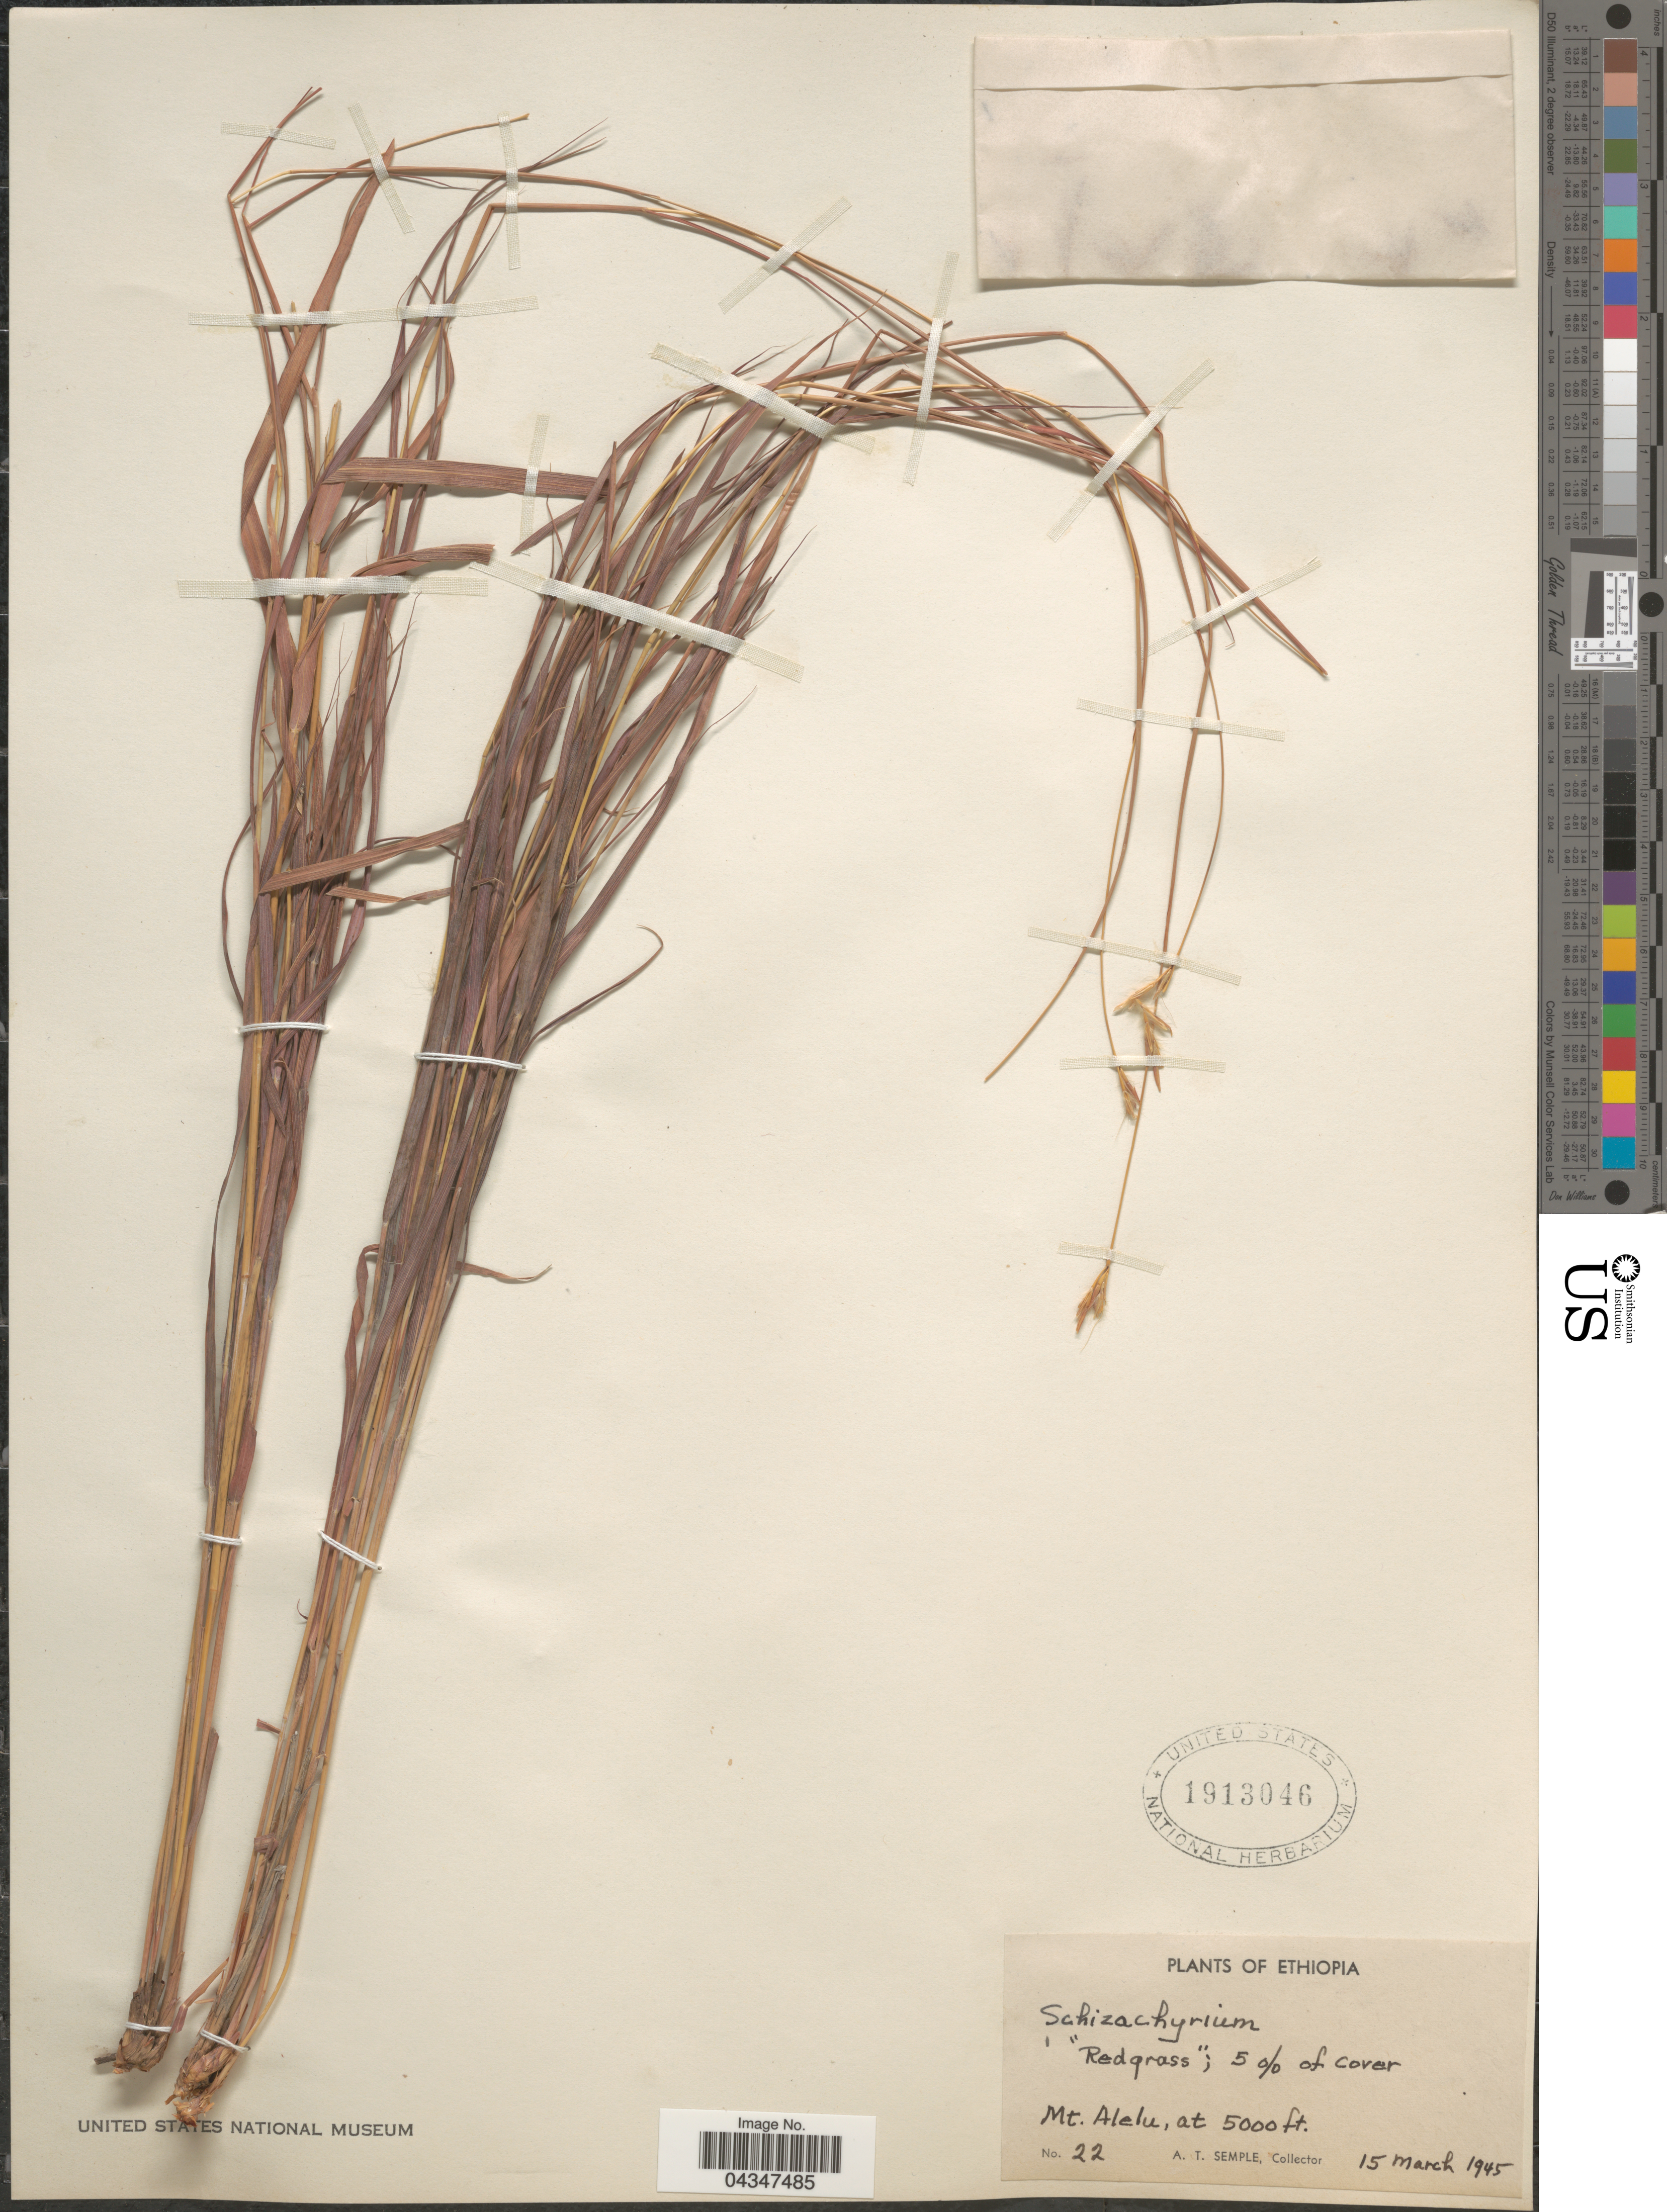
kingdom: Plantae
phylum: Tracheophyta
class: Liliopsida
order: Poales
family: Poaceae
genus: Andropogon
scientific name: Andropogon sp.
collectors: A. Semple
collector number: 22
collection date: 1945-03-15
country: Ethiopia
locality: Mt. Alelu.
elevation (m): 1524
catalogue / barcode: US 1913046